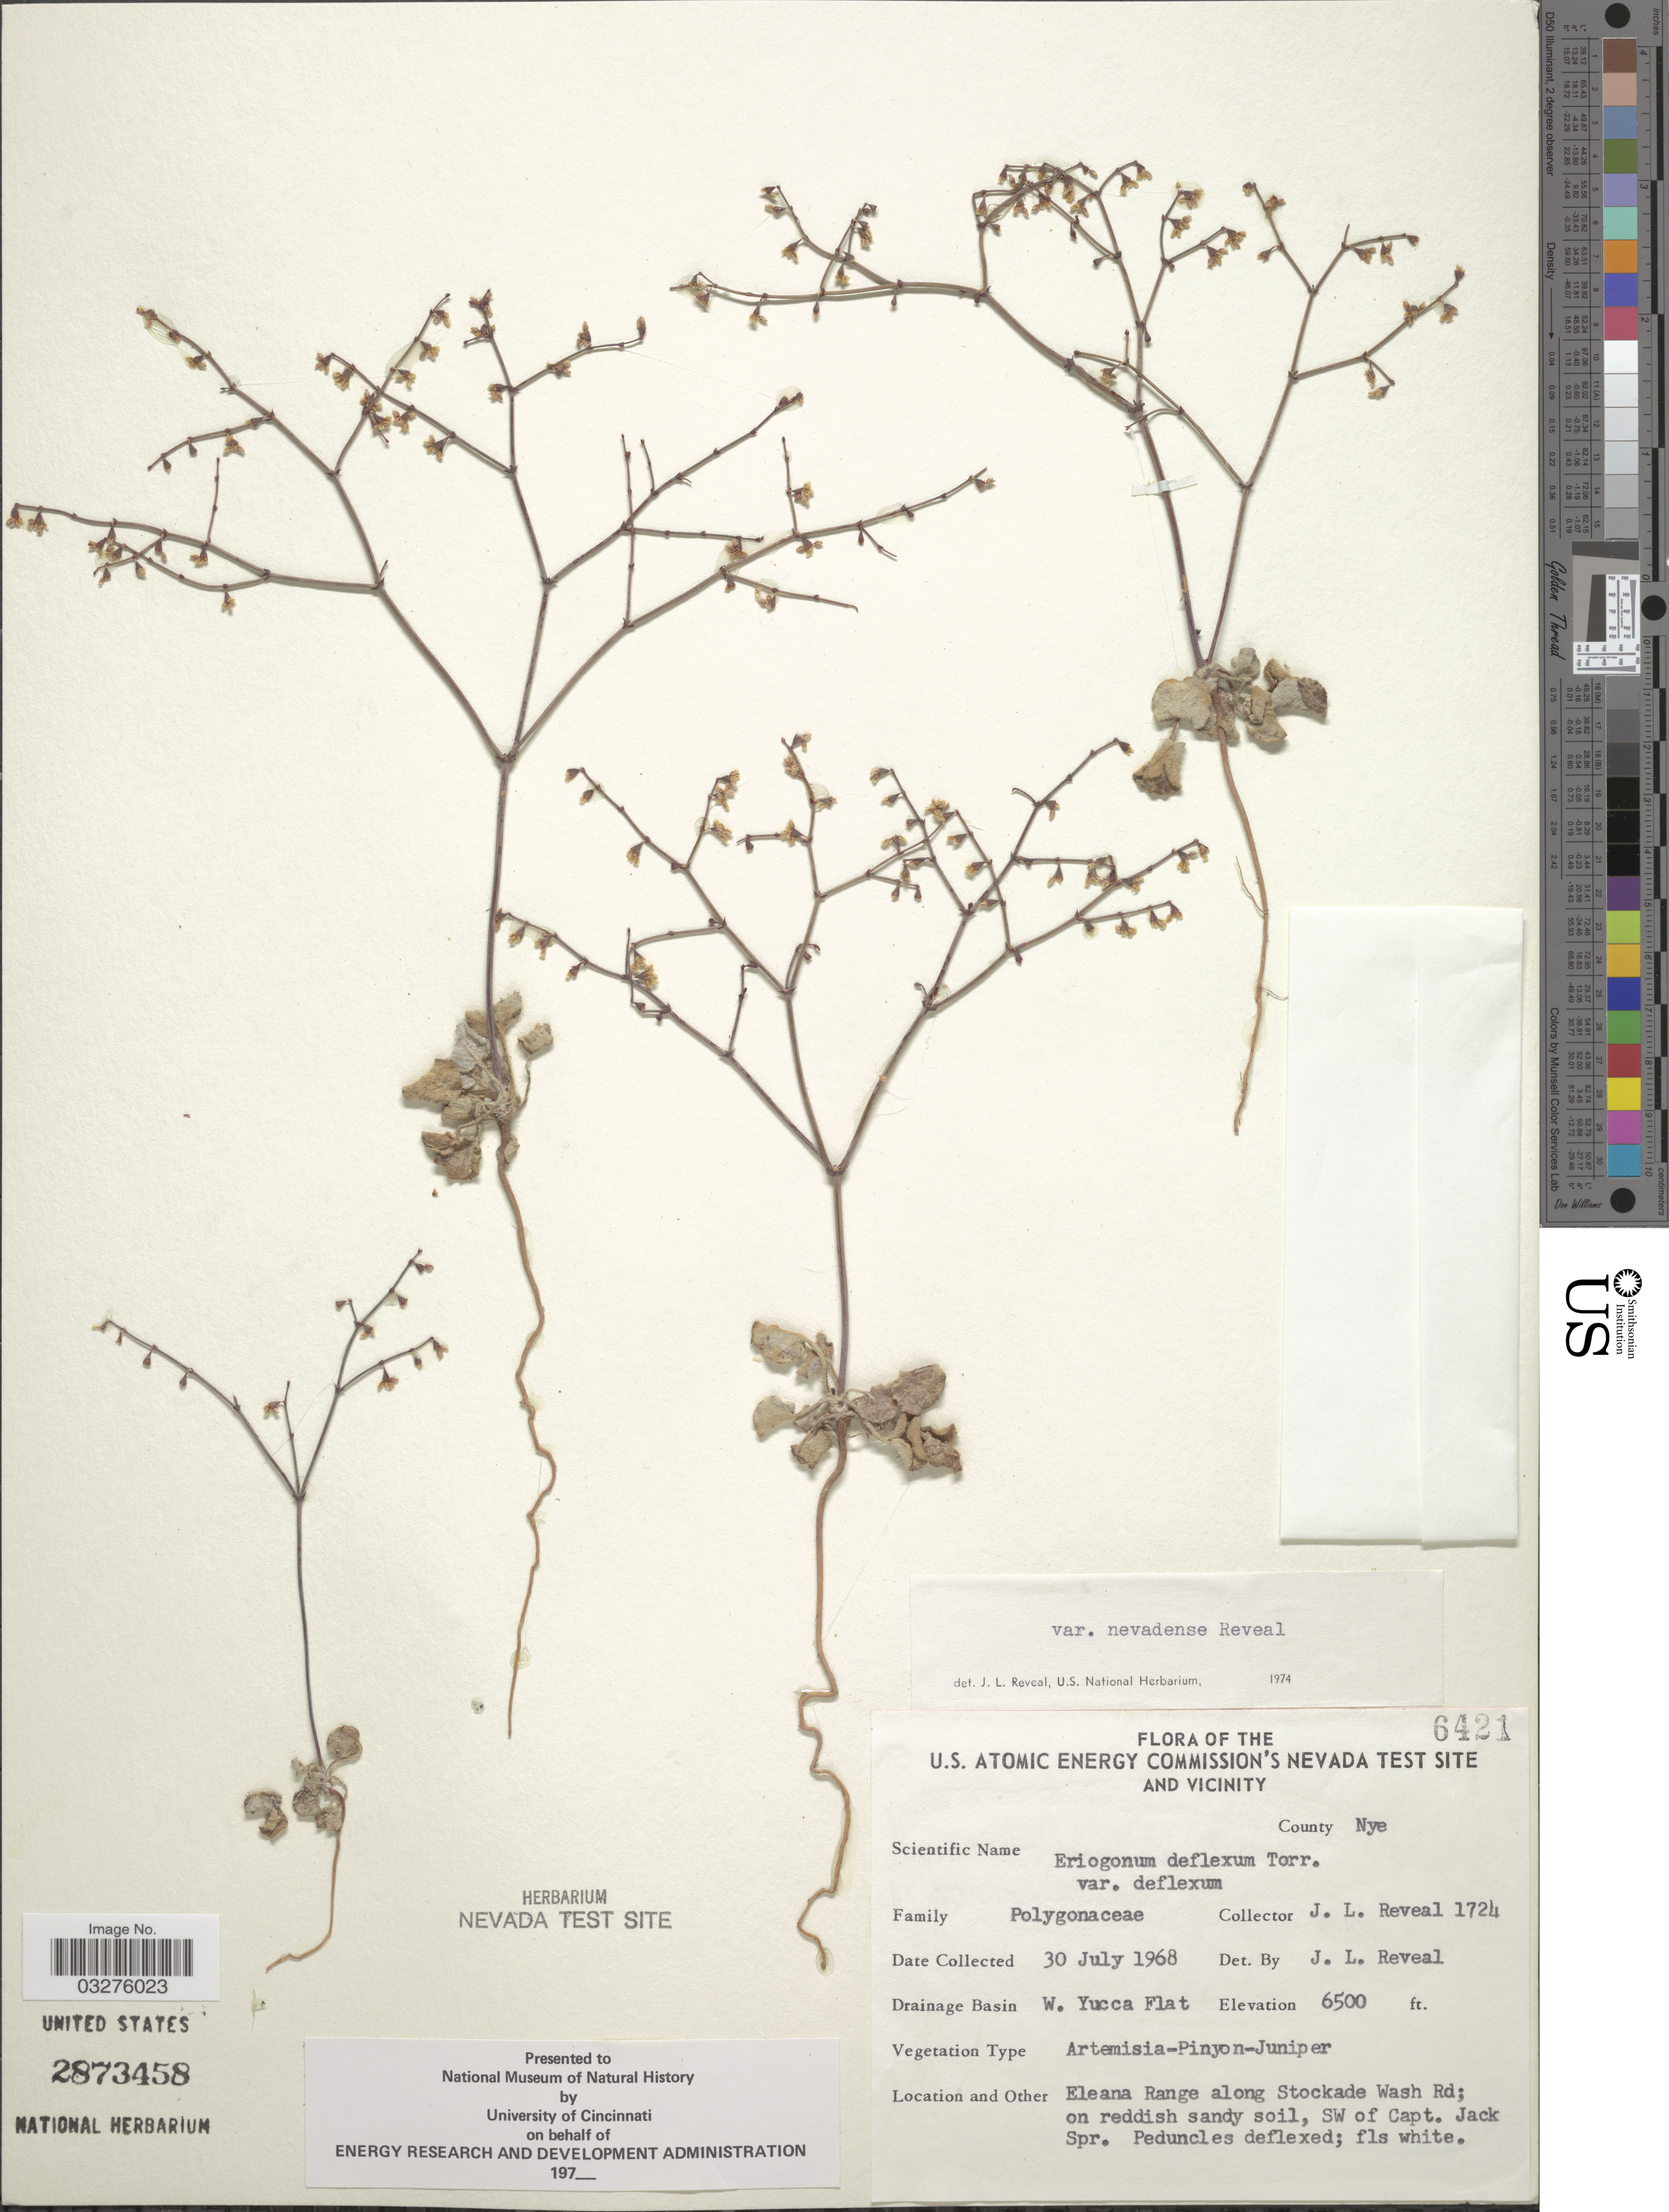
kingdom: Plantae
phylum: Tracheophyta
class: Magnoliopsida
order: Caryophyllales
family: Polygonaceae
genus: Eriogonum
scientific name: Eriogonum deflexum var. nevadense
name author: Reveal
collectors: J. L. Reveal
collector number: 1724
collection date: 1968-07-30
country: United States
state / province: Nevada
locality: The U.S. Atomic Energy Commission's Nevada Test Site and vicinity. County Nye. Drainage Basin W. Yucca Flat. Eleana Range along Stockade Wash Rd; SW of Capt. Jack Spr.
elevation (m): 1981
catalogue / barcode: US 2873458